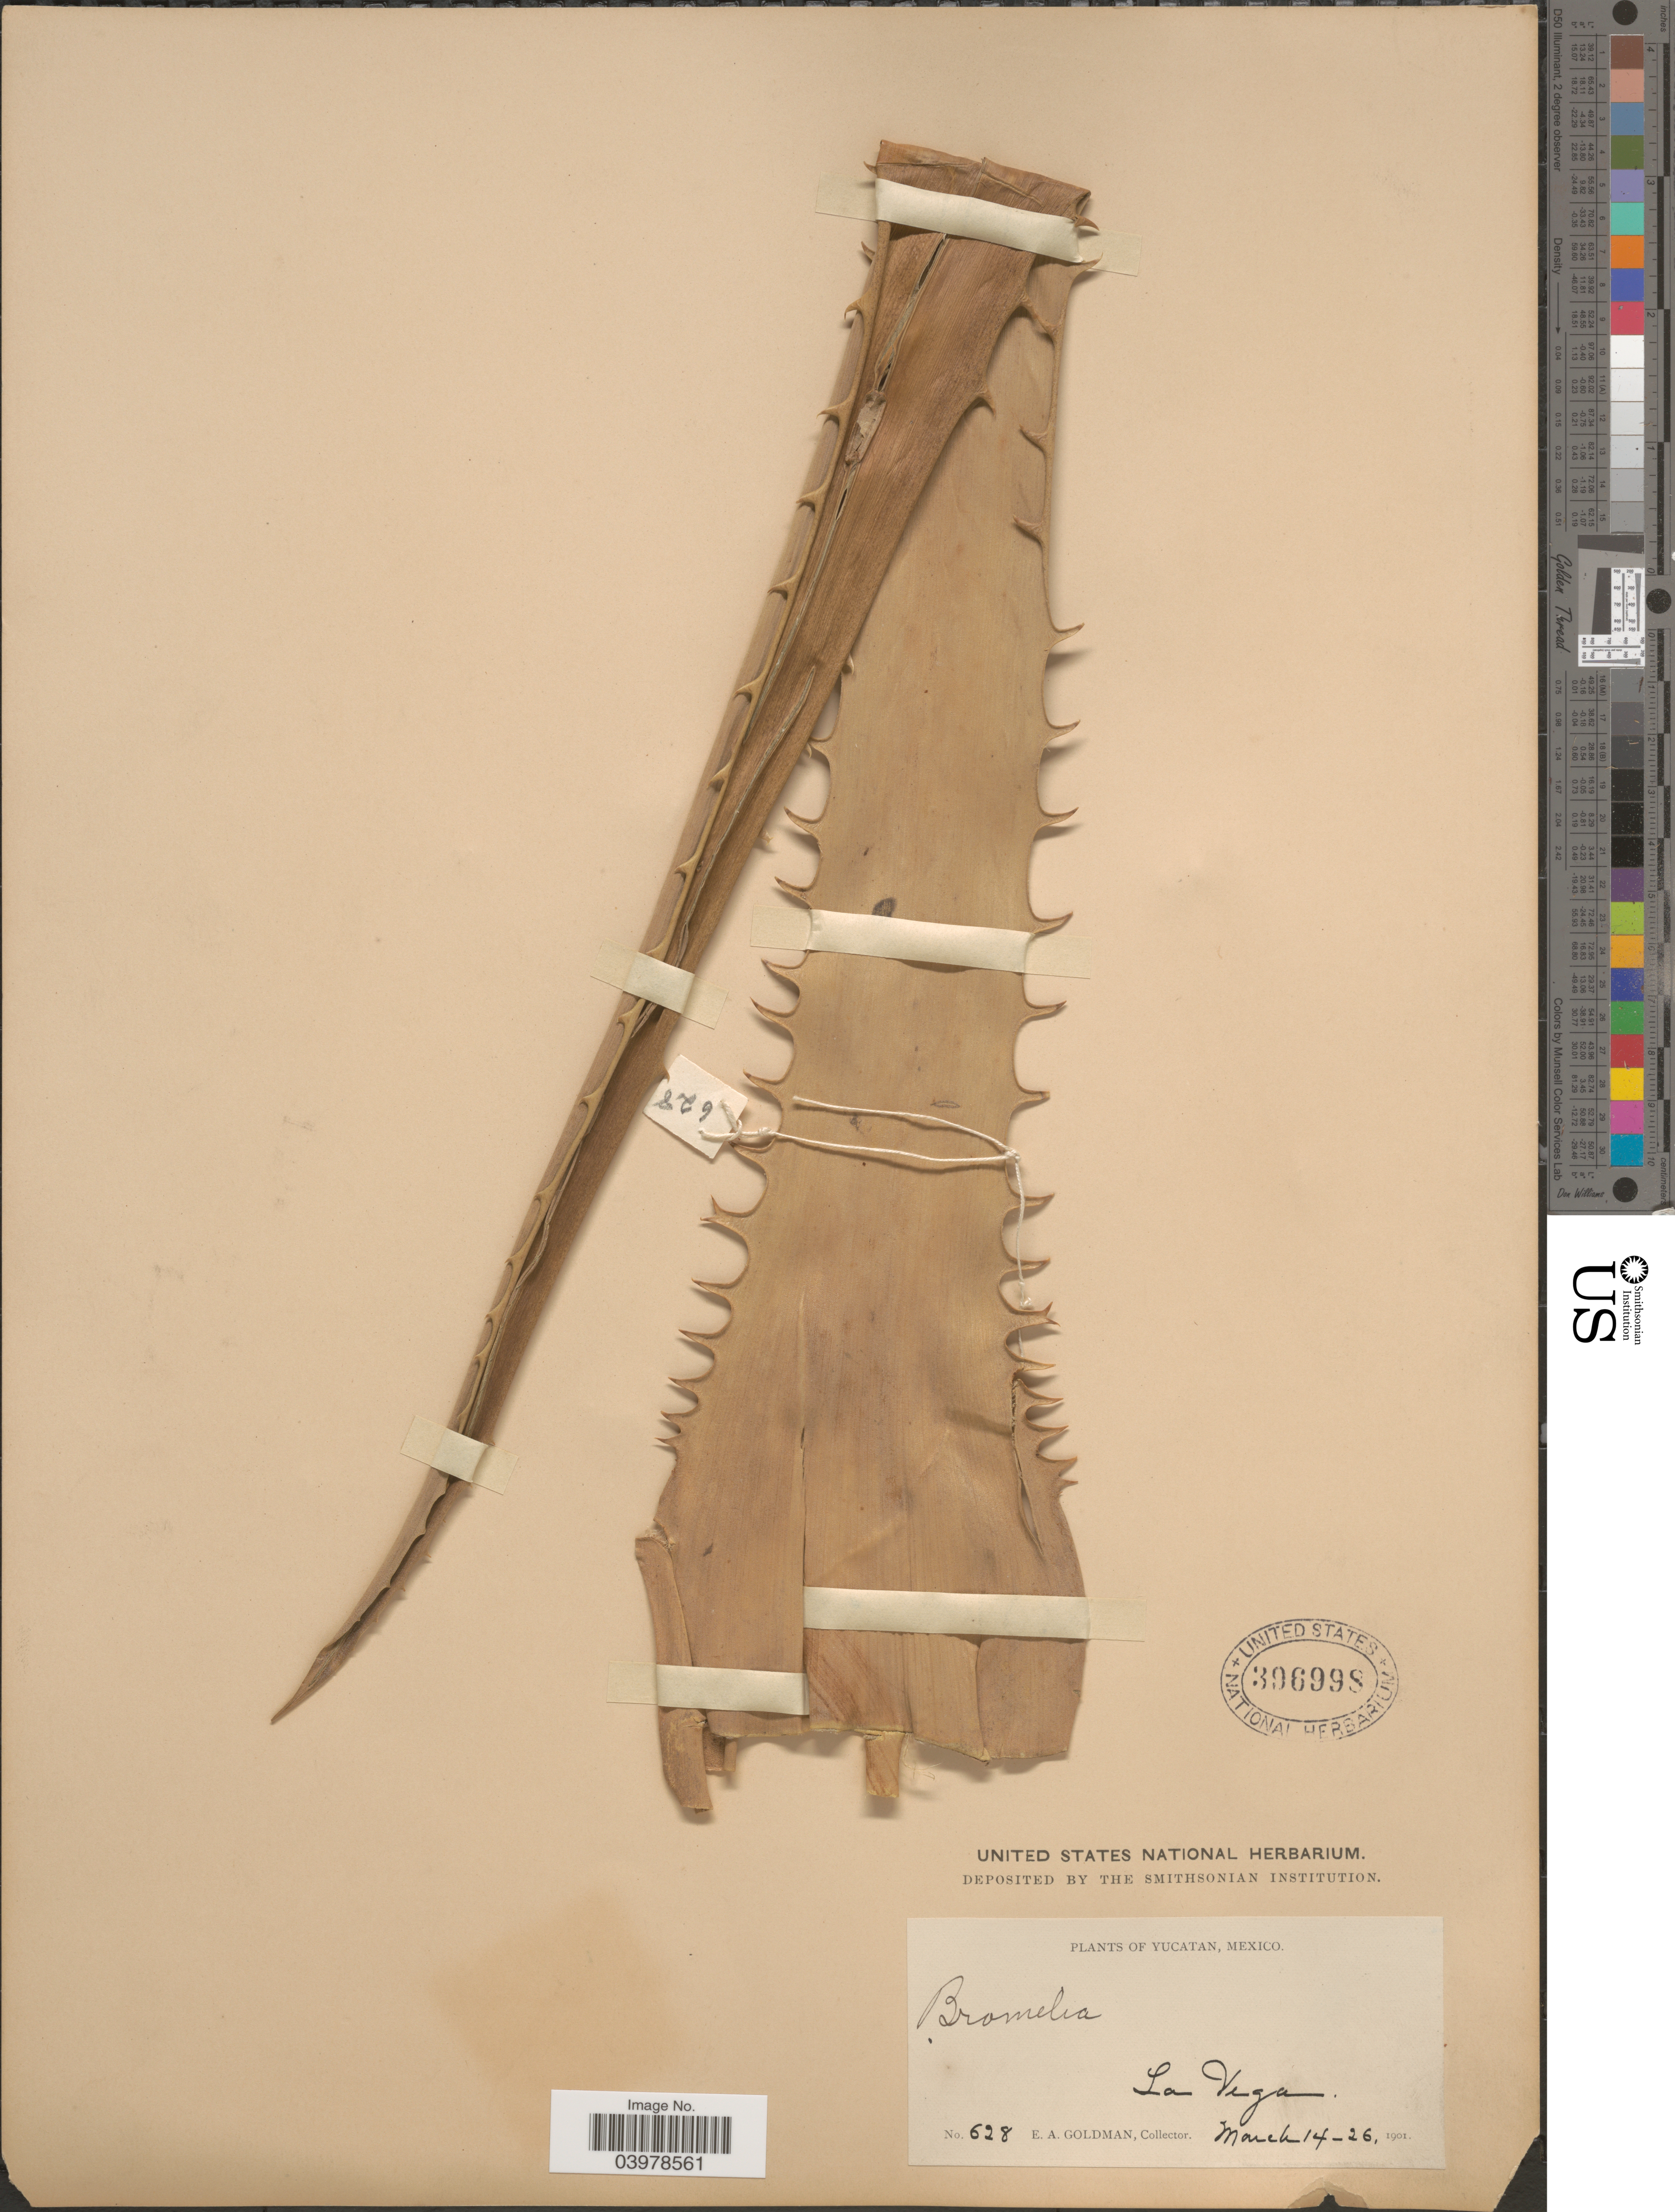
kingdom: Plantae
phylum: Tracheophyta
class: Liliopsida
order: Poales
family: Bromeliaceae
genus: Aechmea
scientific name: Aechmea bracteata var. bracteata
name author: (Sw.) Griseb.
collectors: E. A. Goldman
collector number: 628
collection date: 1901-03-14/1901-03-26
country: Mexico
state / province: Yucatán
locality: La Vega.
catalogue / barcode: US 396998